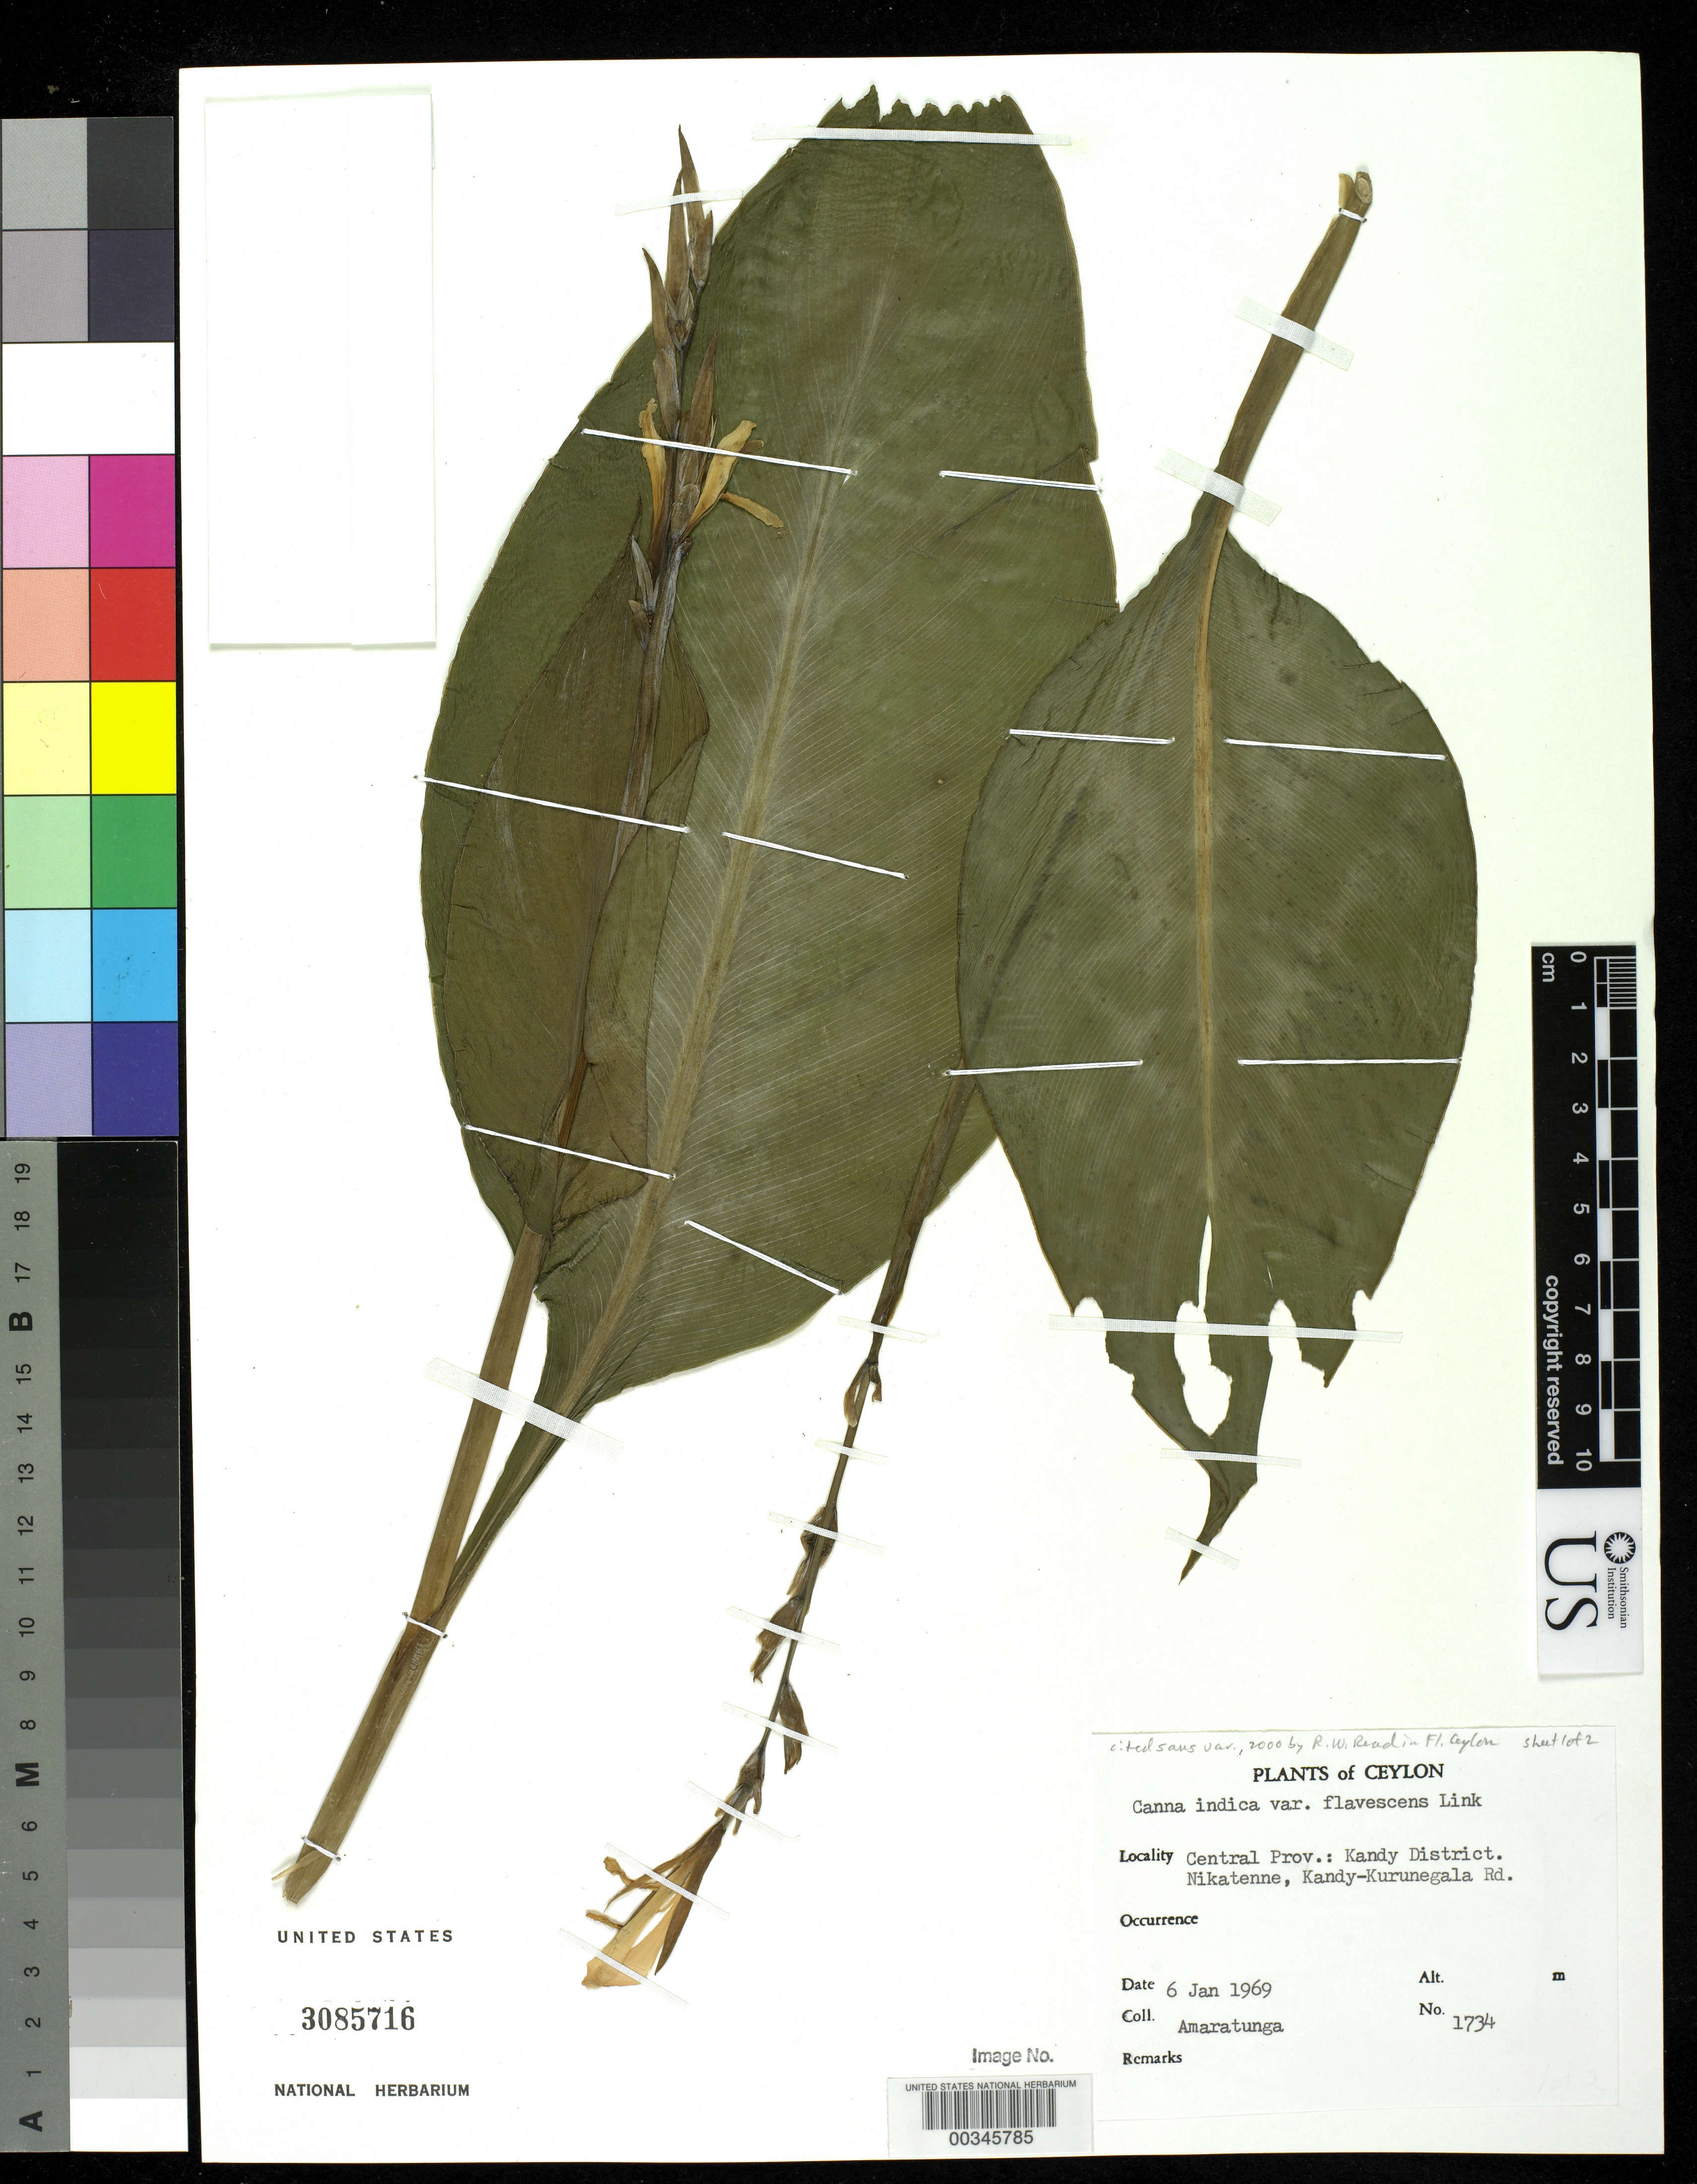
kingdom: Plantae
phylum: Tracheophyta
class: Liliopsida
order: Zingiberales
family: Cannaceae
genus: Canna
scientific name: Canna indica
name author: L.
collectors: -. Amaratunga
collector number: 1734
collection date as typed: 06 Jan 1969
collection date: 1969-01-06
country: Sri Lanka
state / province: Central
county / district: Kandy Dist.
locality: Plants of ceylon, nikatenne, kandy-kurunegala rd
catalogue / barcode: US 3085716